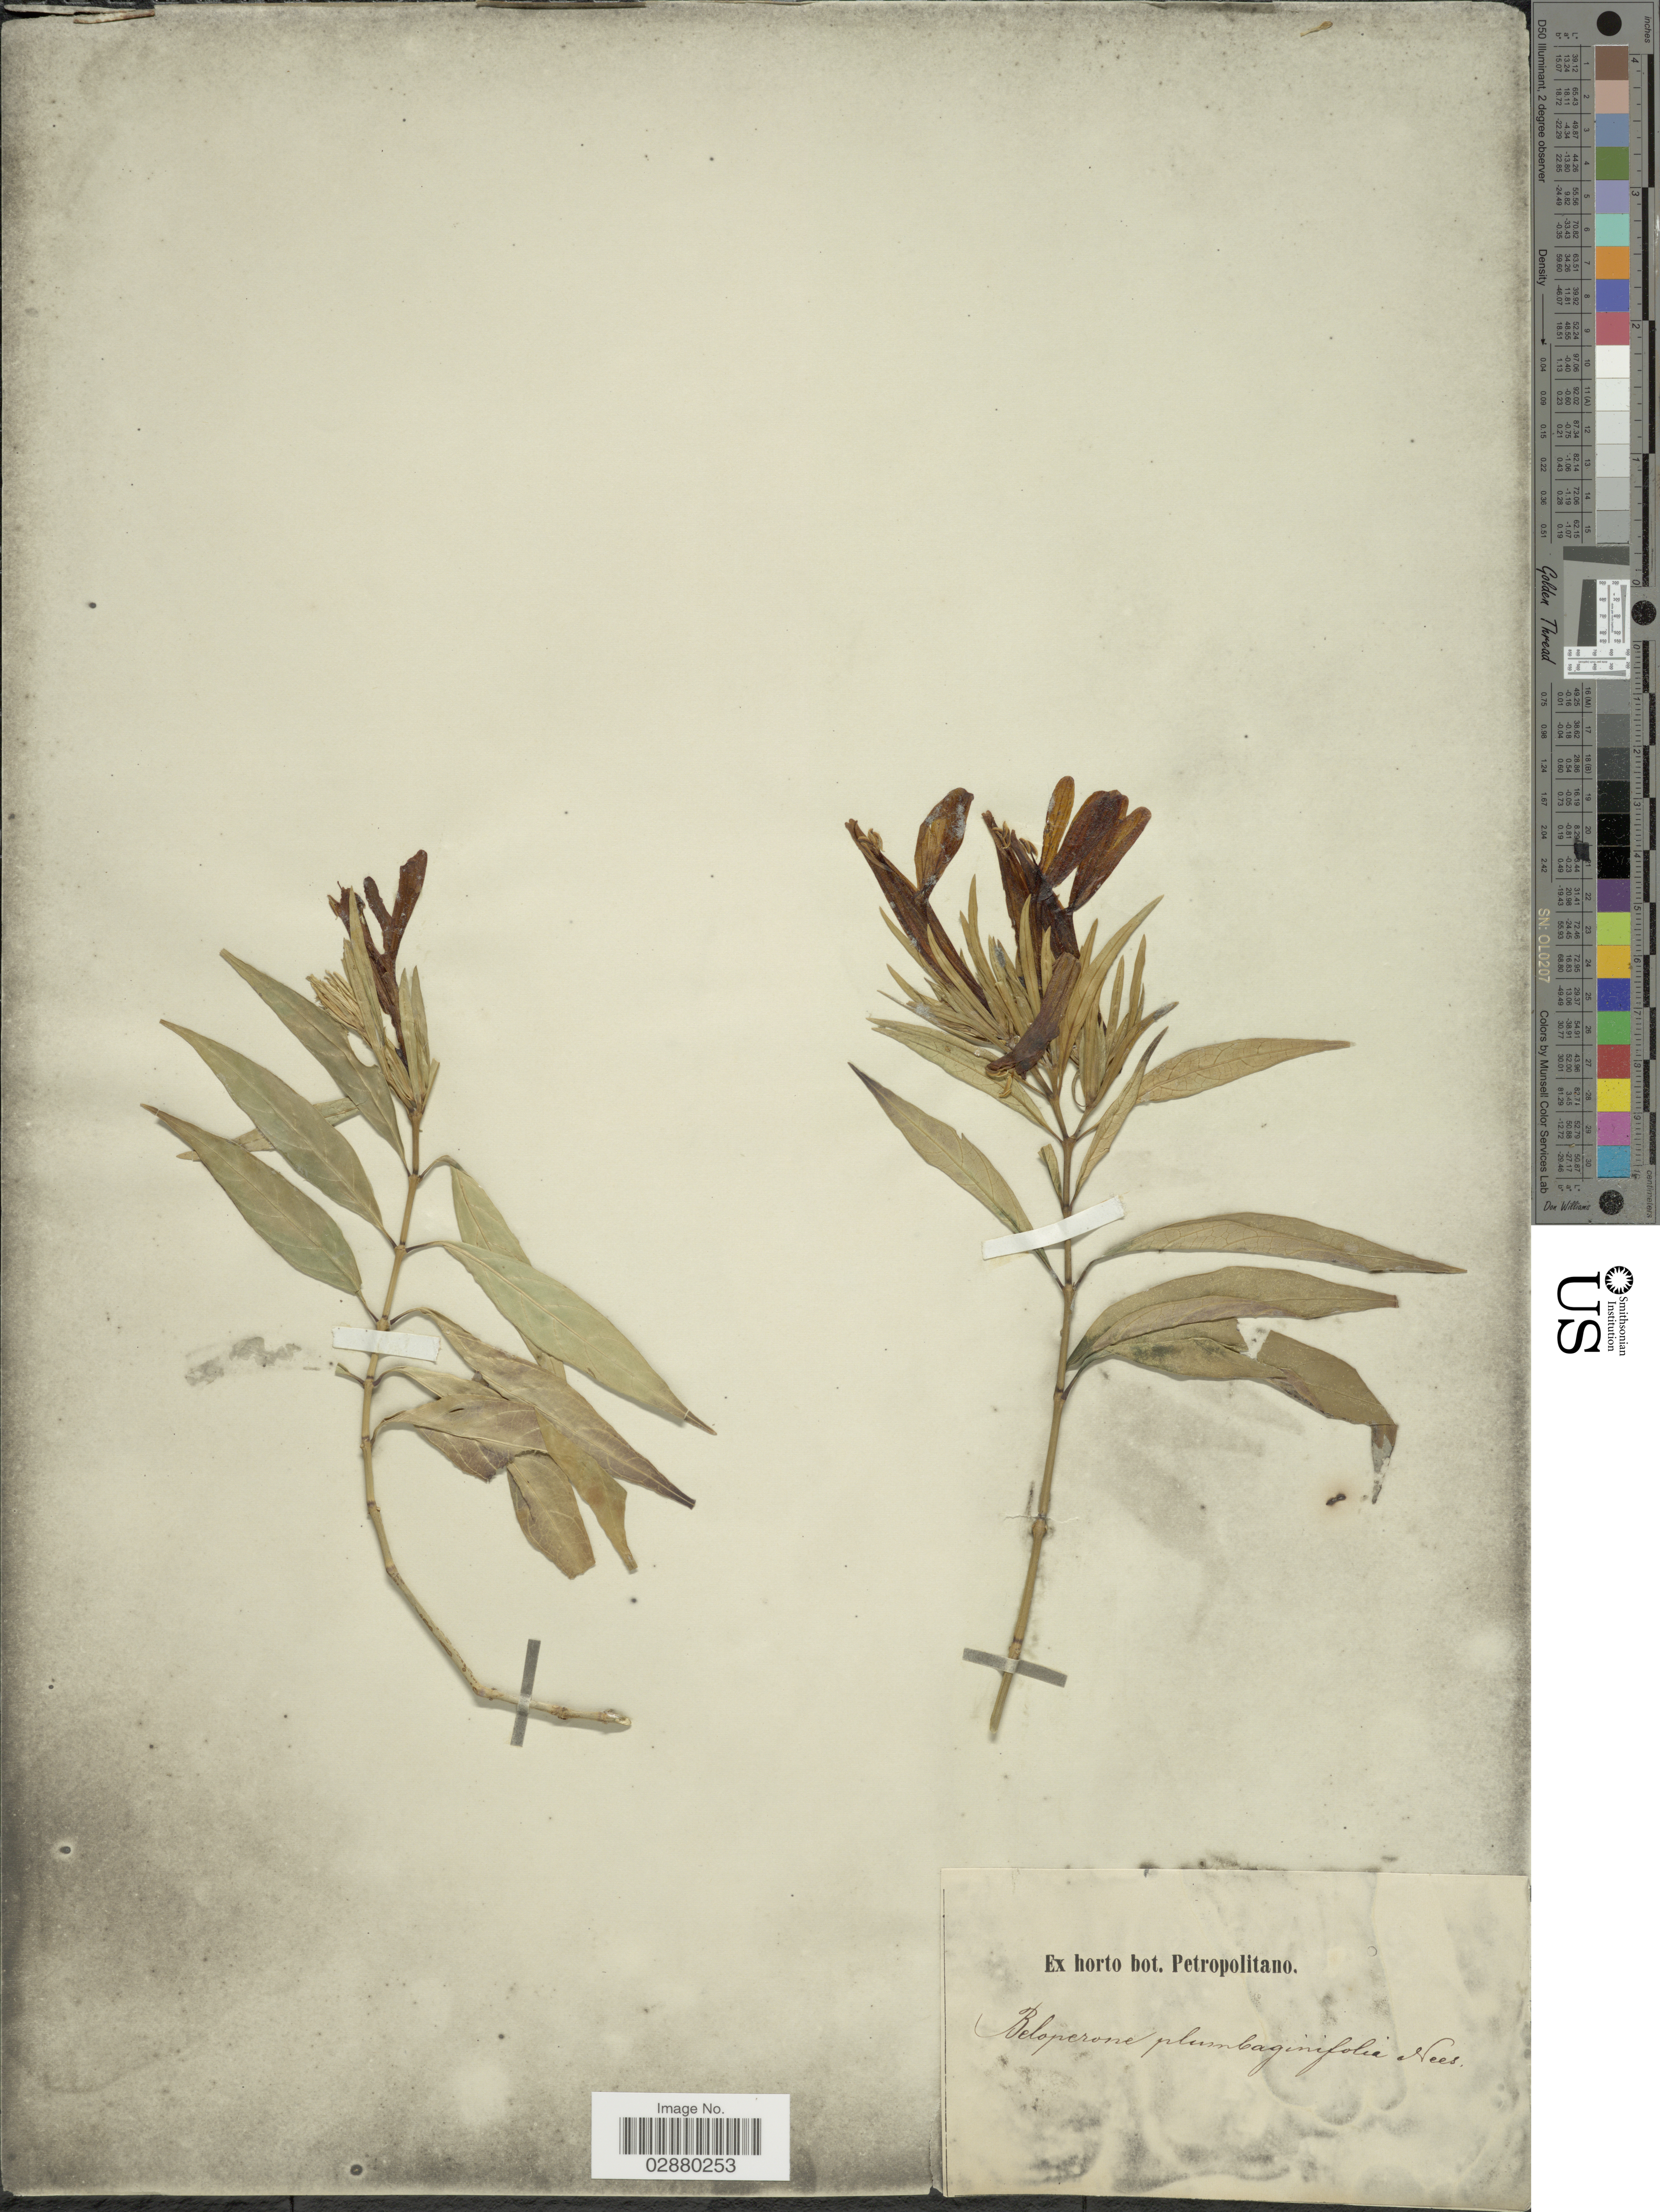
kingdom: Plantae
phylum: Tracheophyta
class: Magnoliopsida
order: Lamiales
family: Acanthaceae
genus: Justicia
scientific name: Justicia plumbaginifolia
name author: J. Jacq.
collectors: ex Horto Bot. Petropolitano